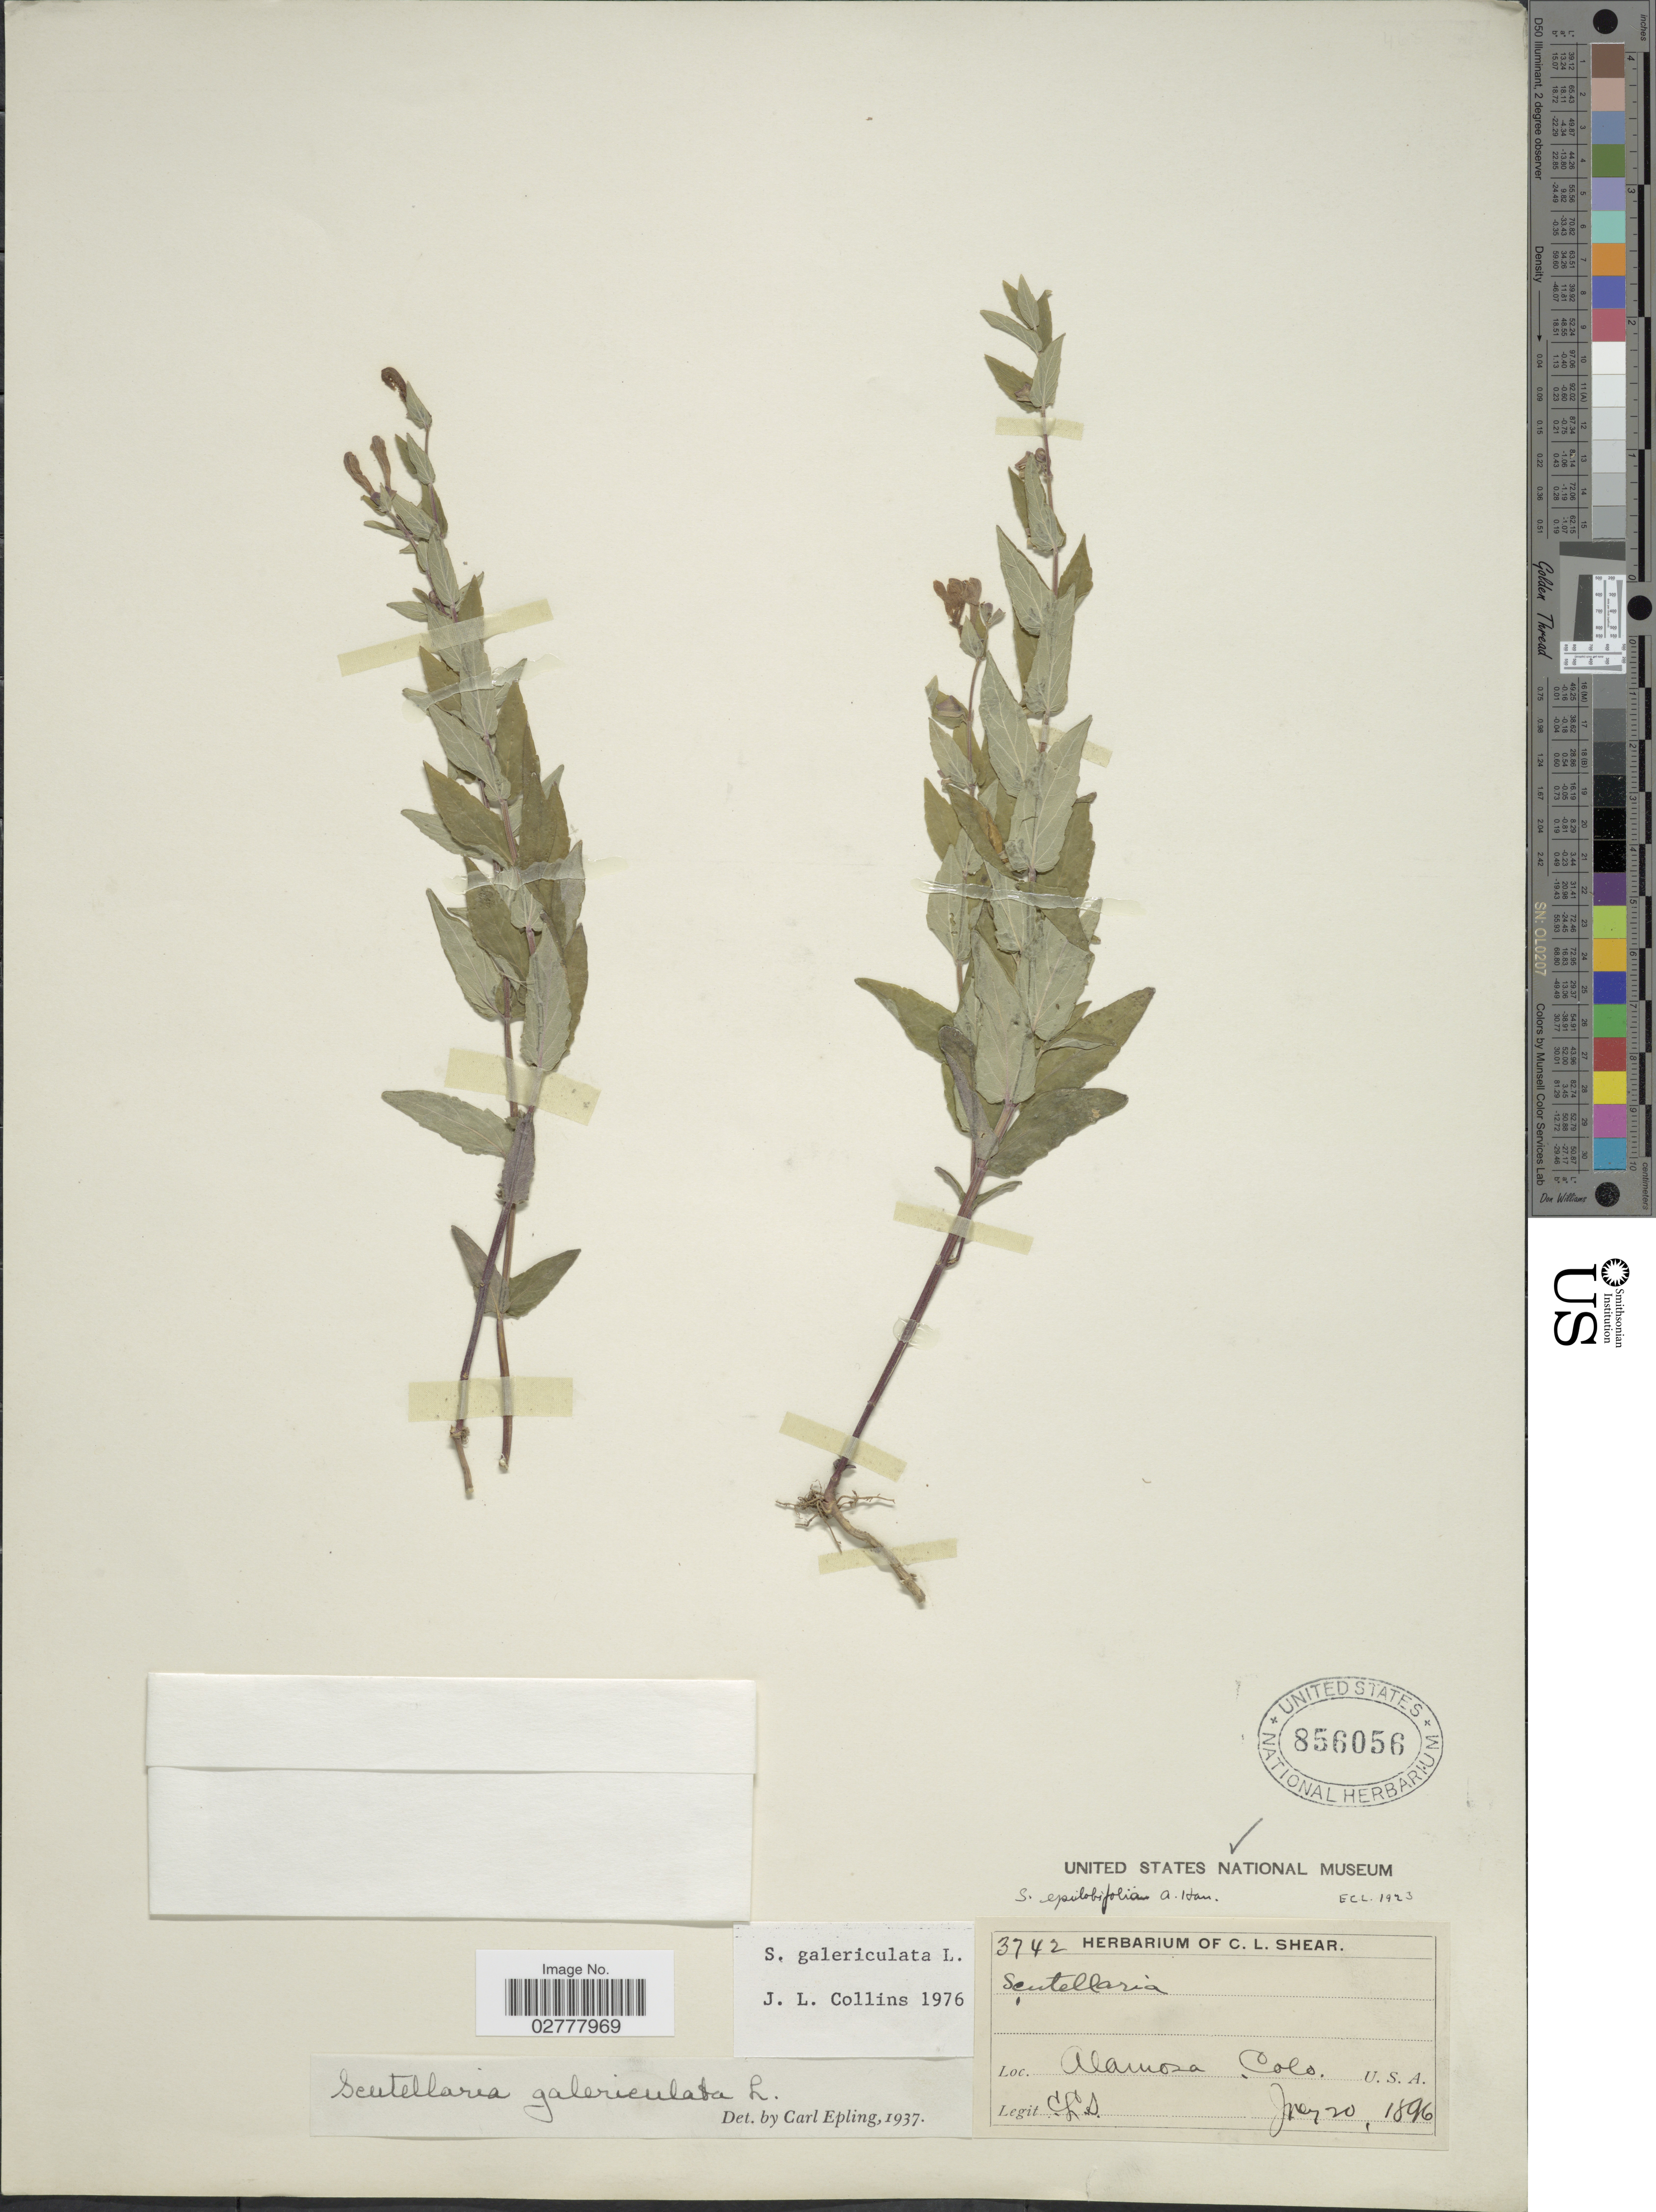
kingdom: Plantae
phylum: Tracheophyta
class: Magnoliopsida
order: Lamiales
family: Lamiaceae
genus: Scutellaria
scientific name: Scutellaria galericulata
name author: L.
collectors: C. L. Shear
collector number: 3742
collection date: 1896-07-20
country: United States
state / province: Colorado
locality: Alamosa.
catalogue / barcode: US 856056